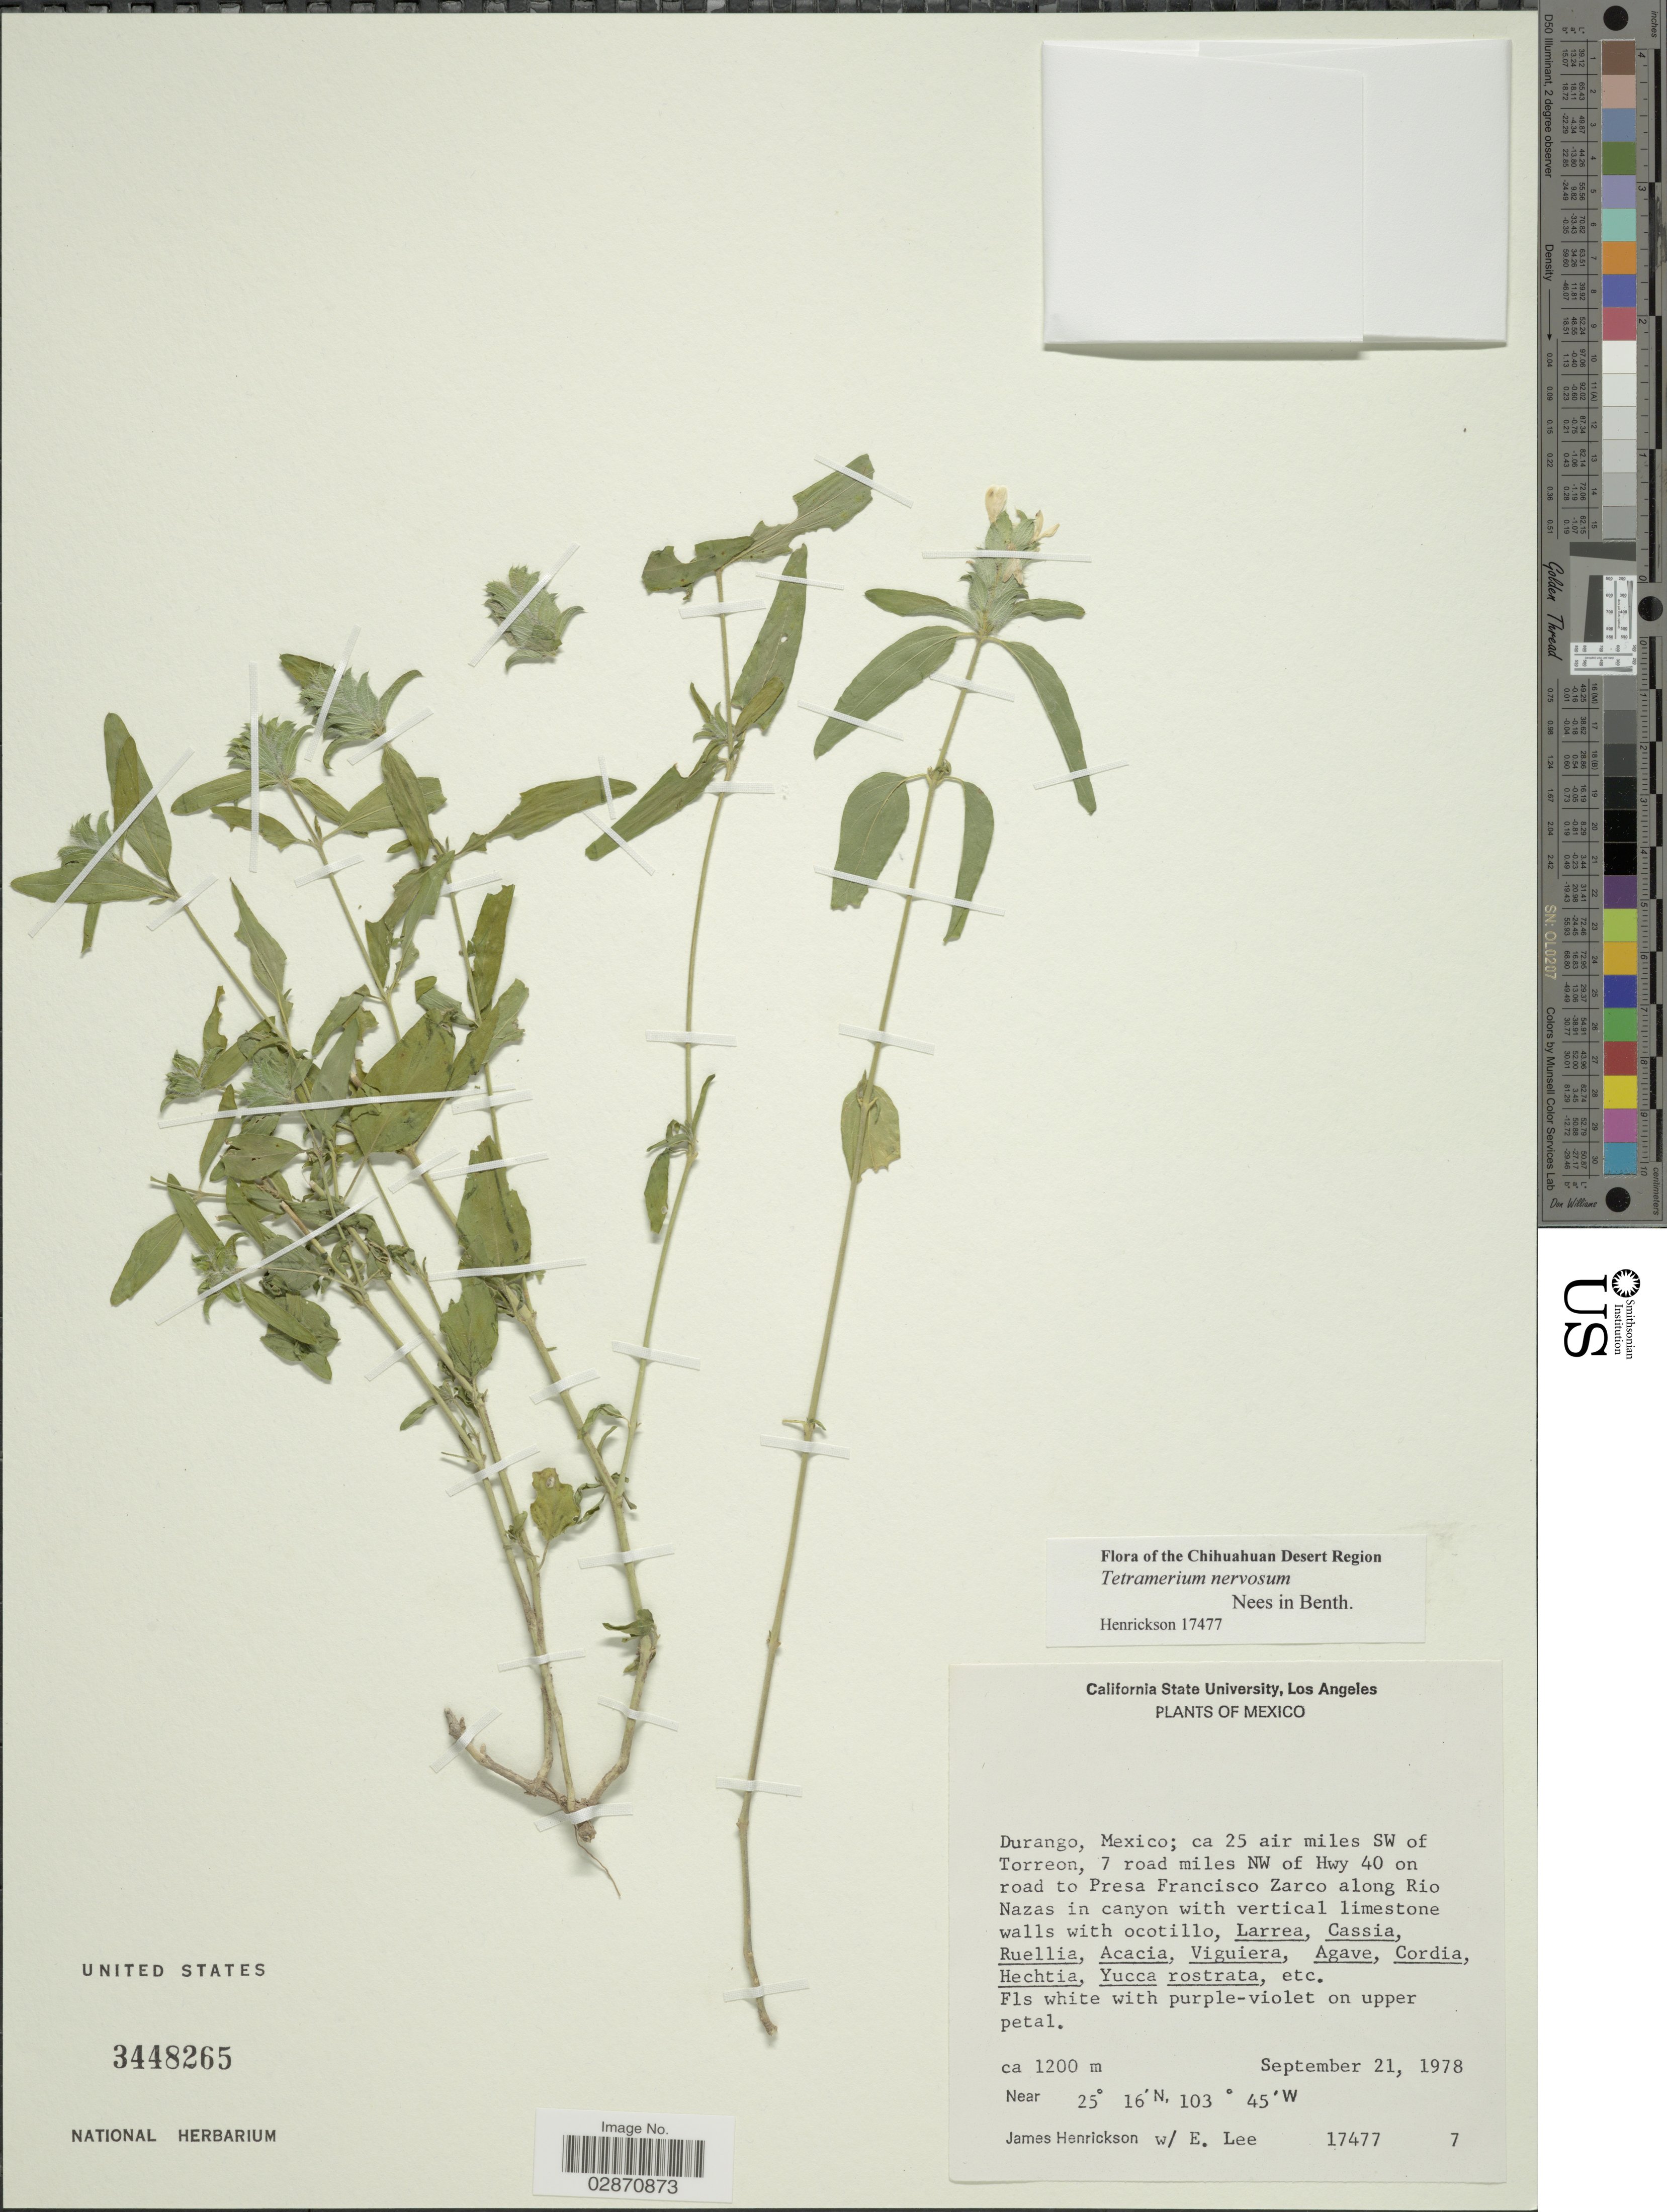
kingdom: Plantae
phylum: Tracheophyta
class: Magnoliopsida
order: Lamiales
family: Acanthaceae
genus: Tetramerium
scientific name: Tetramerium nervosum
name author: Nees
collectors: J. Henrickson & E. Lee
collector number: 17477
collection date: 1978-09-21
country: Mexico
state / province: Durango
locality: Ca 25 air miles SW of Torreon, 7 road miles NW of Hwy 40 on road to Presa Francisco Zarco along Rio Nazas.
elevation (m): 1200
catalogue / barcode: US 3448265